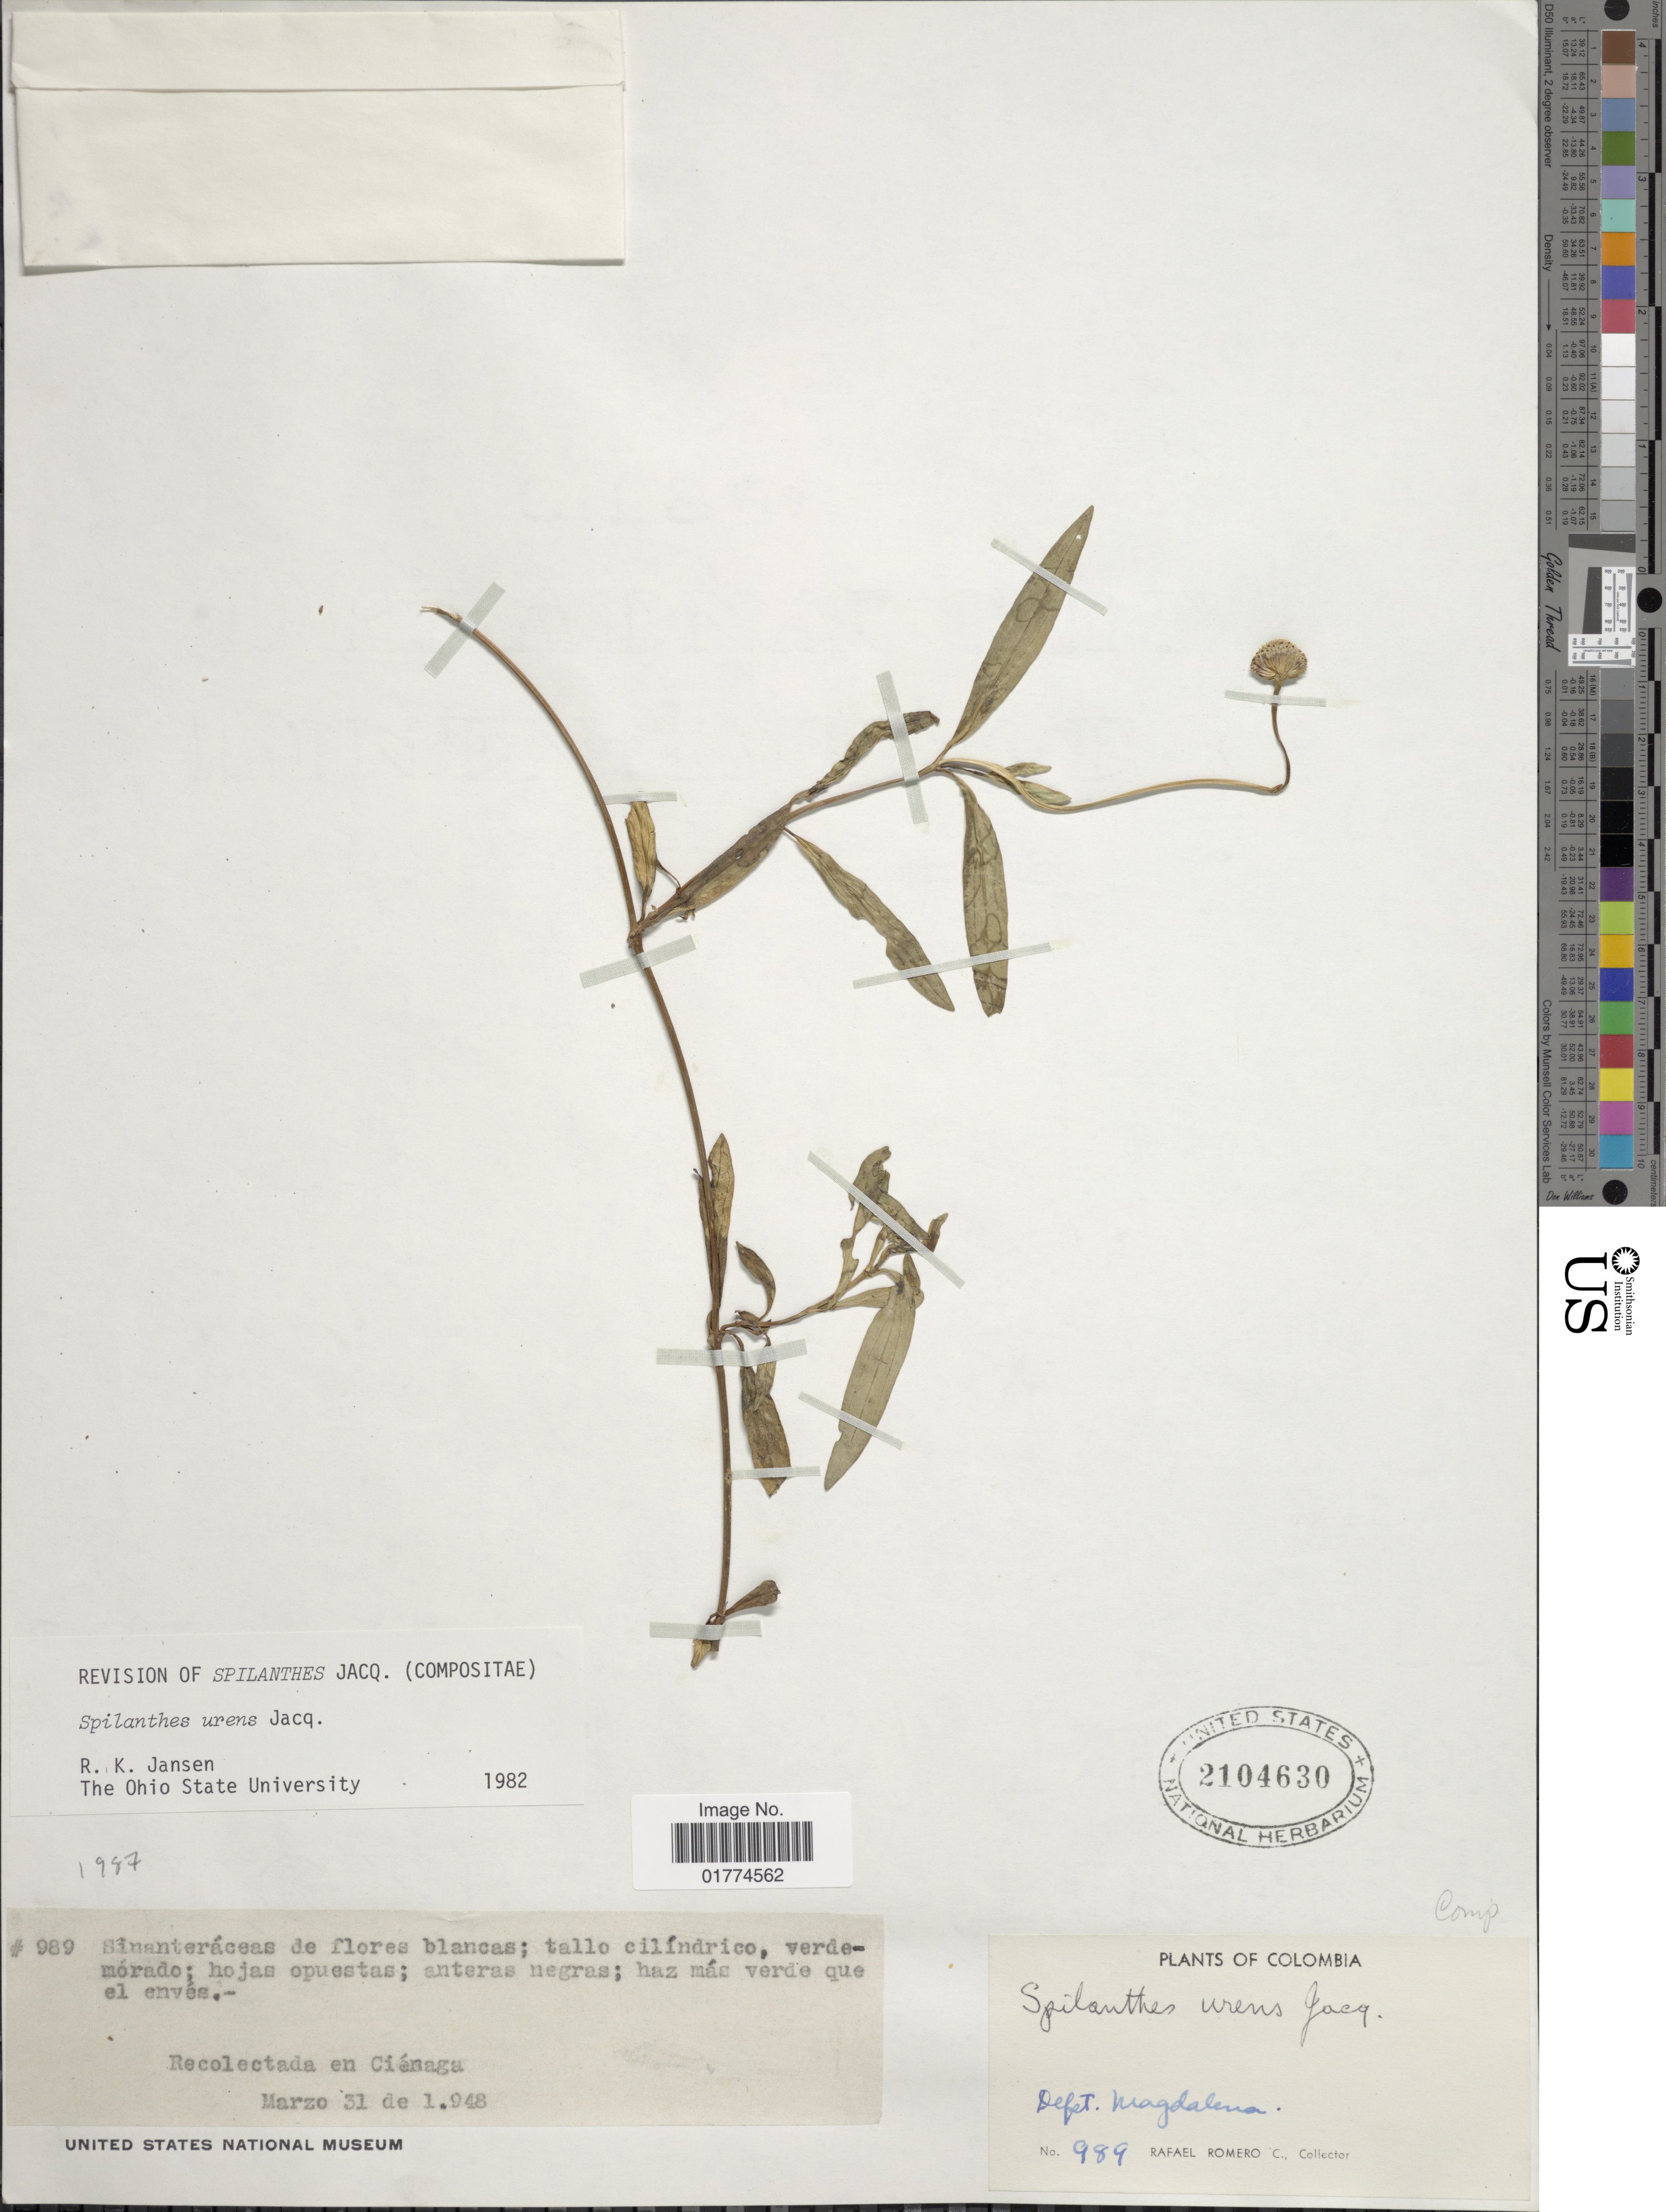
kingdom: Plantae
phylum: Tracheophyta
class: Magnoliopsida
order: Asterales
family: Asteraceae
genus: Spilanthes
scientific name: Spilanthes urens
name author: Jacq.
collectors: R. Romero Castañeda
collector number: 989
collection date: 1948-03-31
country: Colombia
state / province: Magdalena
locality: Ciénaga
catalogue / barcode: US 2104630